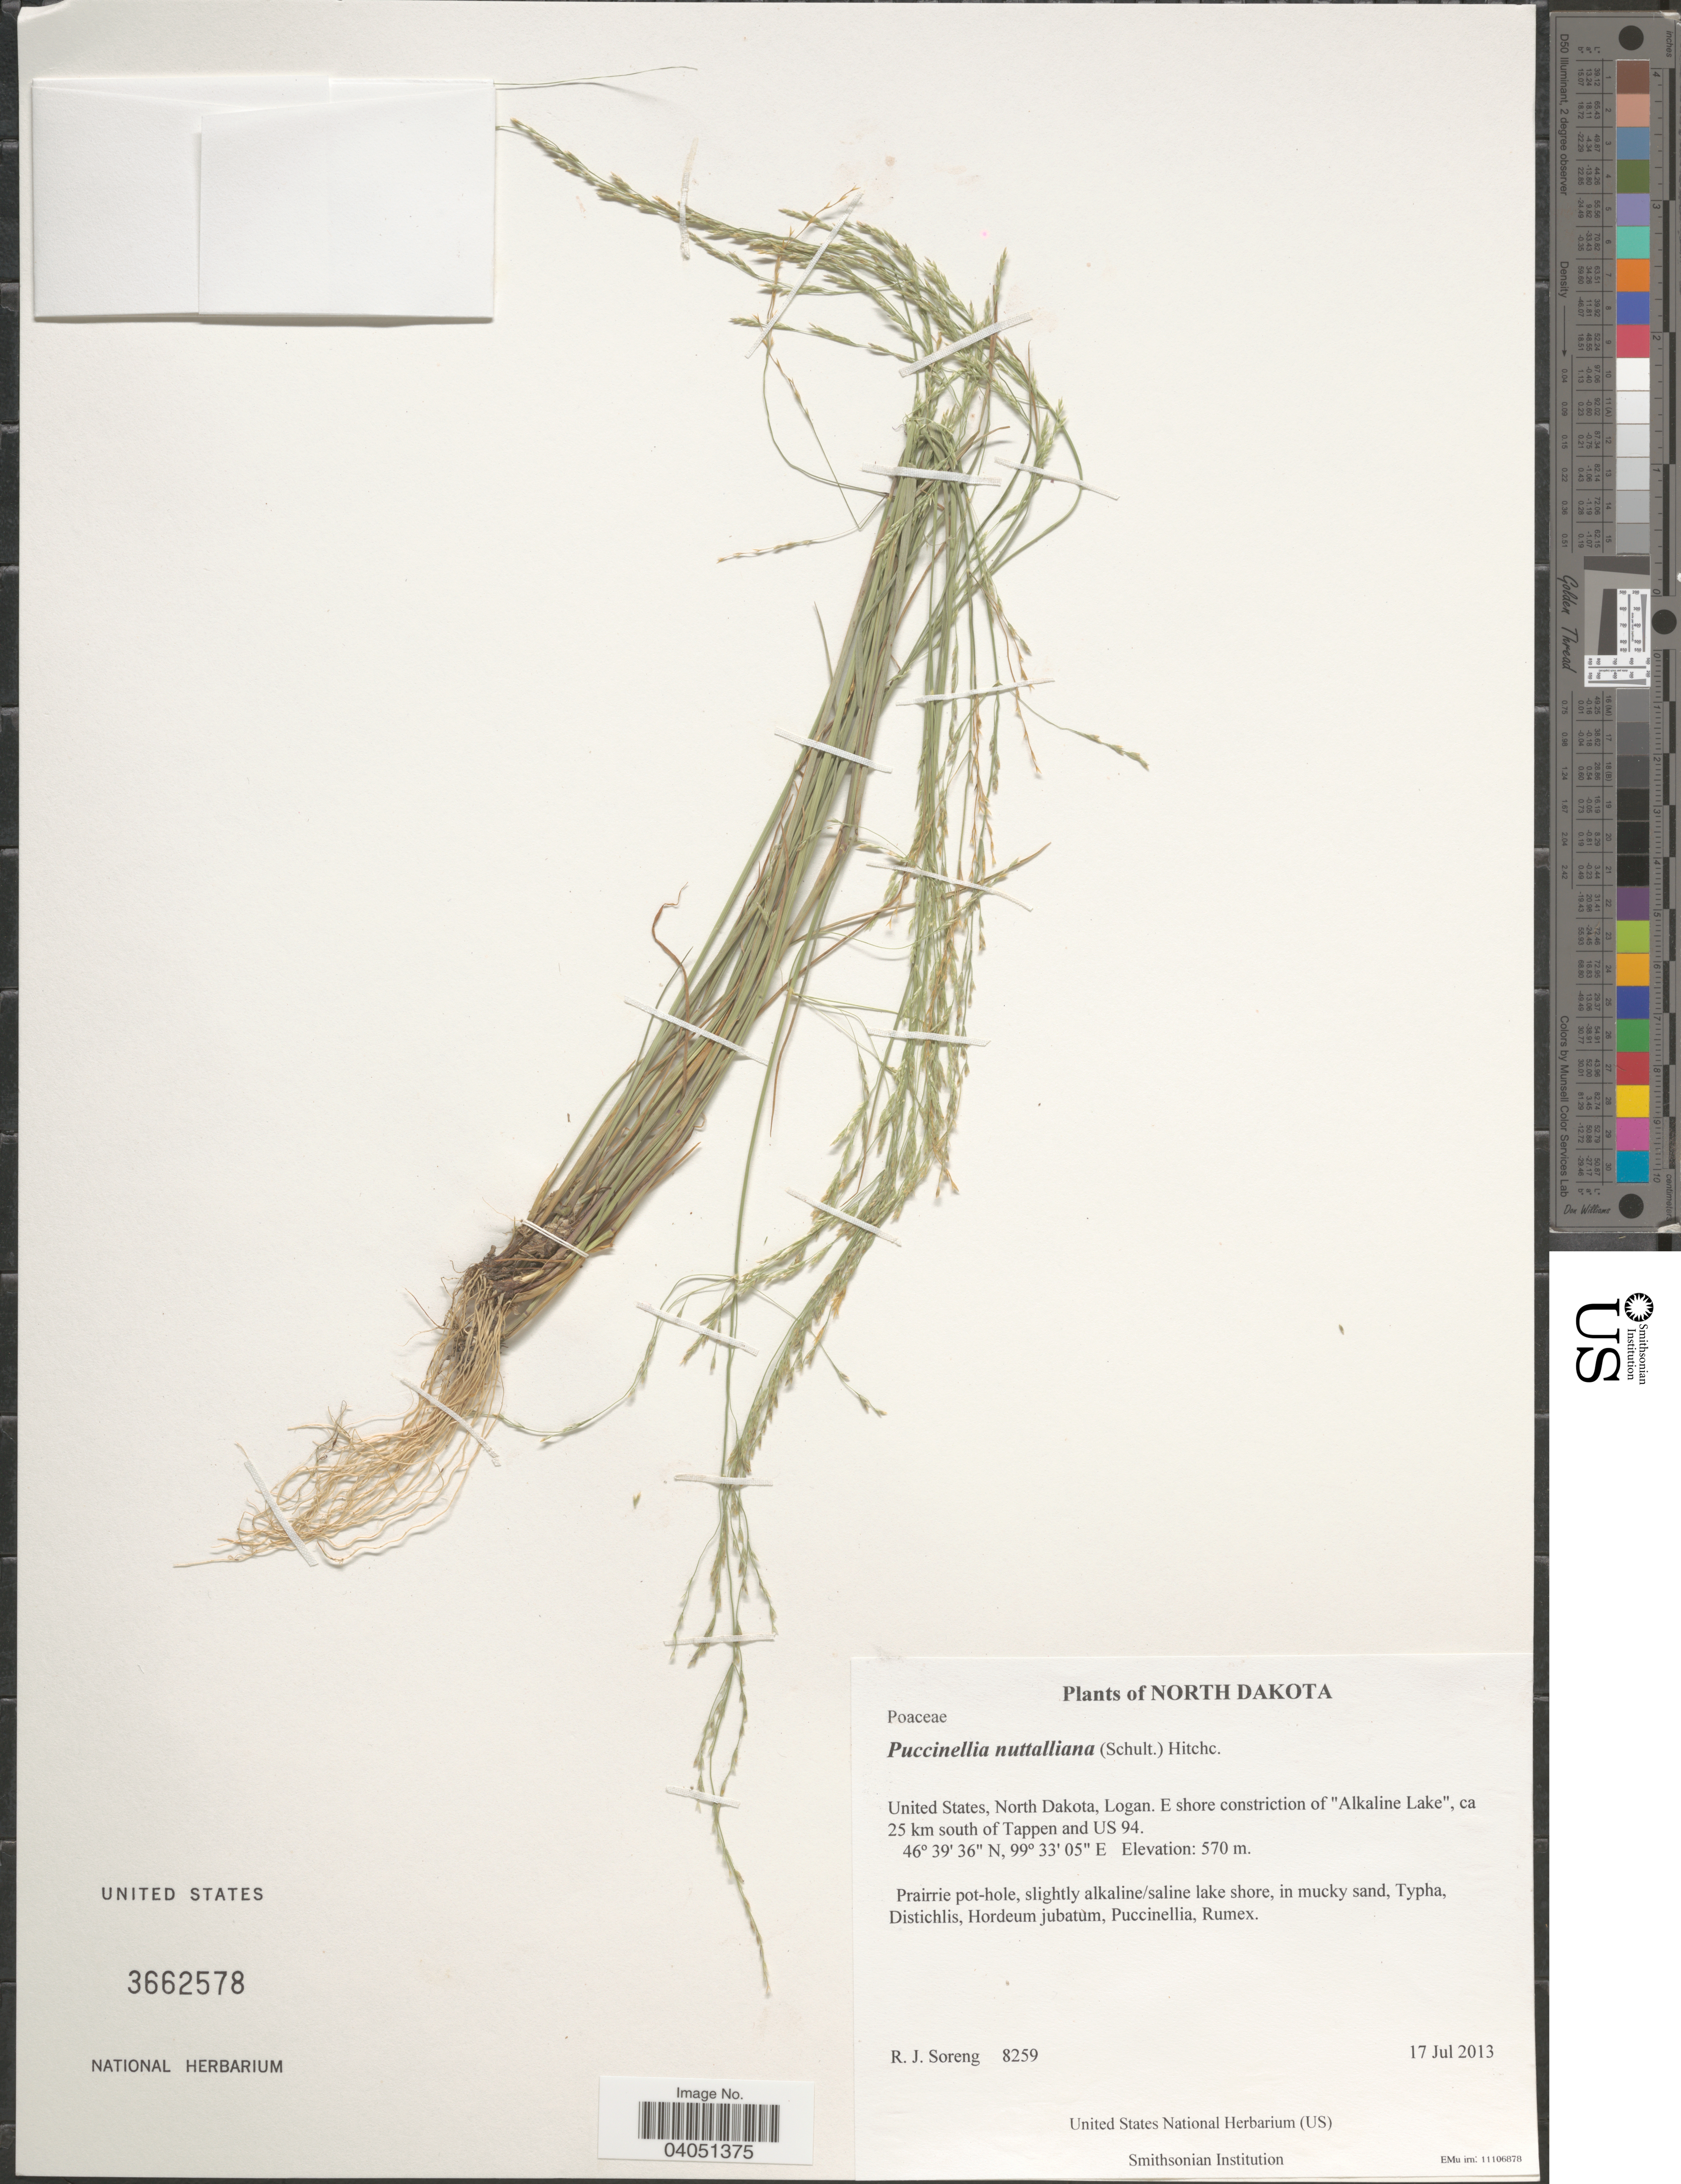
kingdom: Plantae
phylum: Tracheophyta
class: Liliopsida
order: Poales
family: Poaceae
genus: Puccinellia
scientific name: Puccinellia nuttalliana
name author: (Schult.) Hitchc.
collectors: R. J. Soreng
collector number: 8259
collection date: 2013-07-17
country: United States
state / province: North Dakota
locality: Logan. E shore constriction of "Alkaline Lake", ca 25 km south of Tappen and US 94.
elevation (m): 570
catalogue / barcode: US 3662578